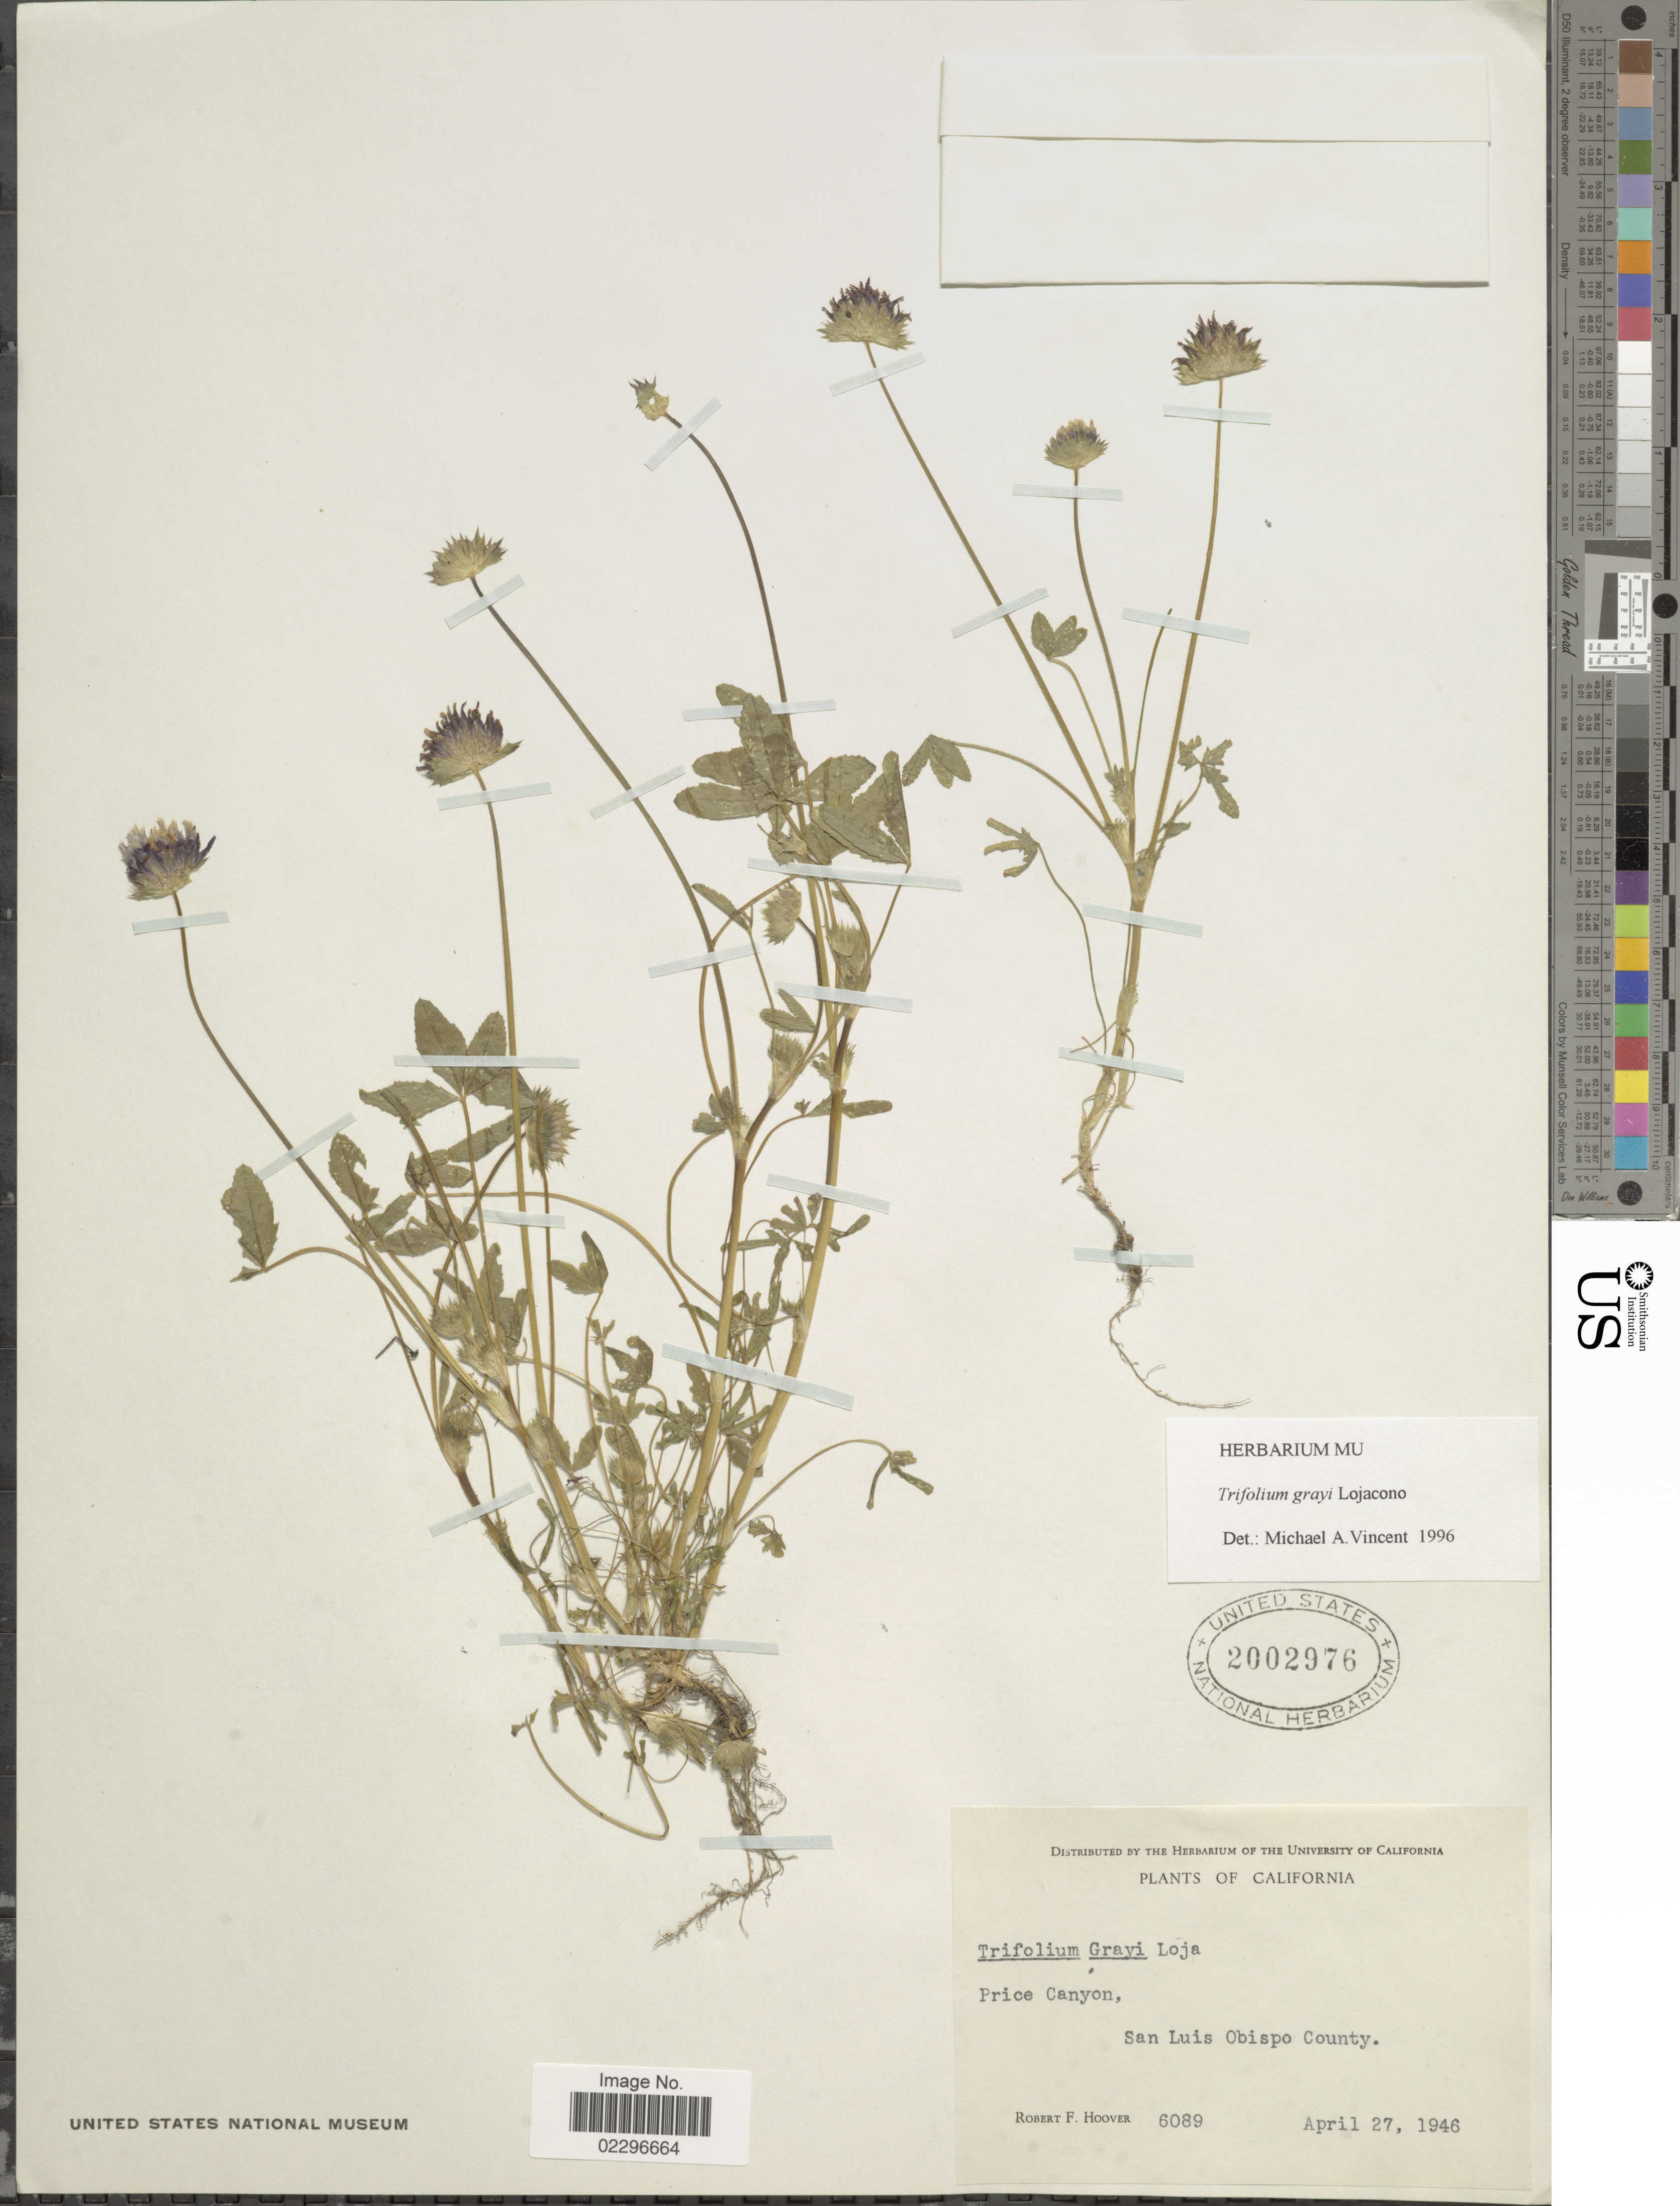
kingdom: Plantae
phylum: Tracheophyta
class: Magnoliopsida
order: Fabales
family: Fabaceae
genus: Trifolium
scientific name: Trifolium grayi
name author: Lojac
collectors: R. F. Hoover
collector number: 6089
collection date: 1946-04-27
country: United States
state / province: California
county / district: San Luis Obispo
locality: Price Canyon, San Luis Obispo County.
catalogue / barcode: US 2002976